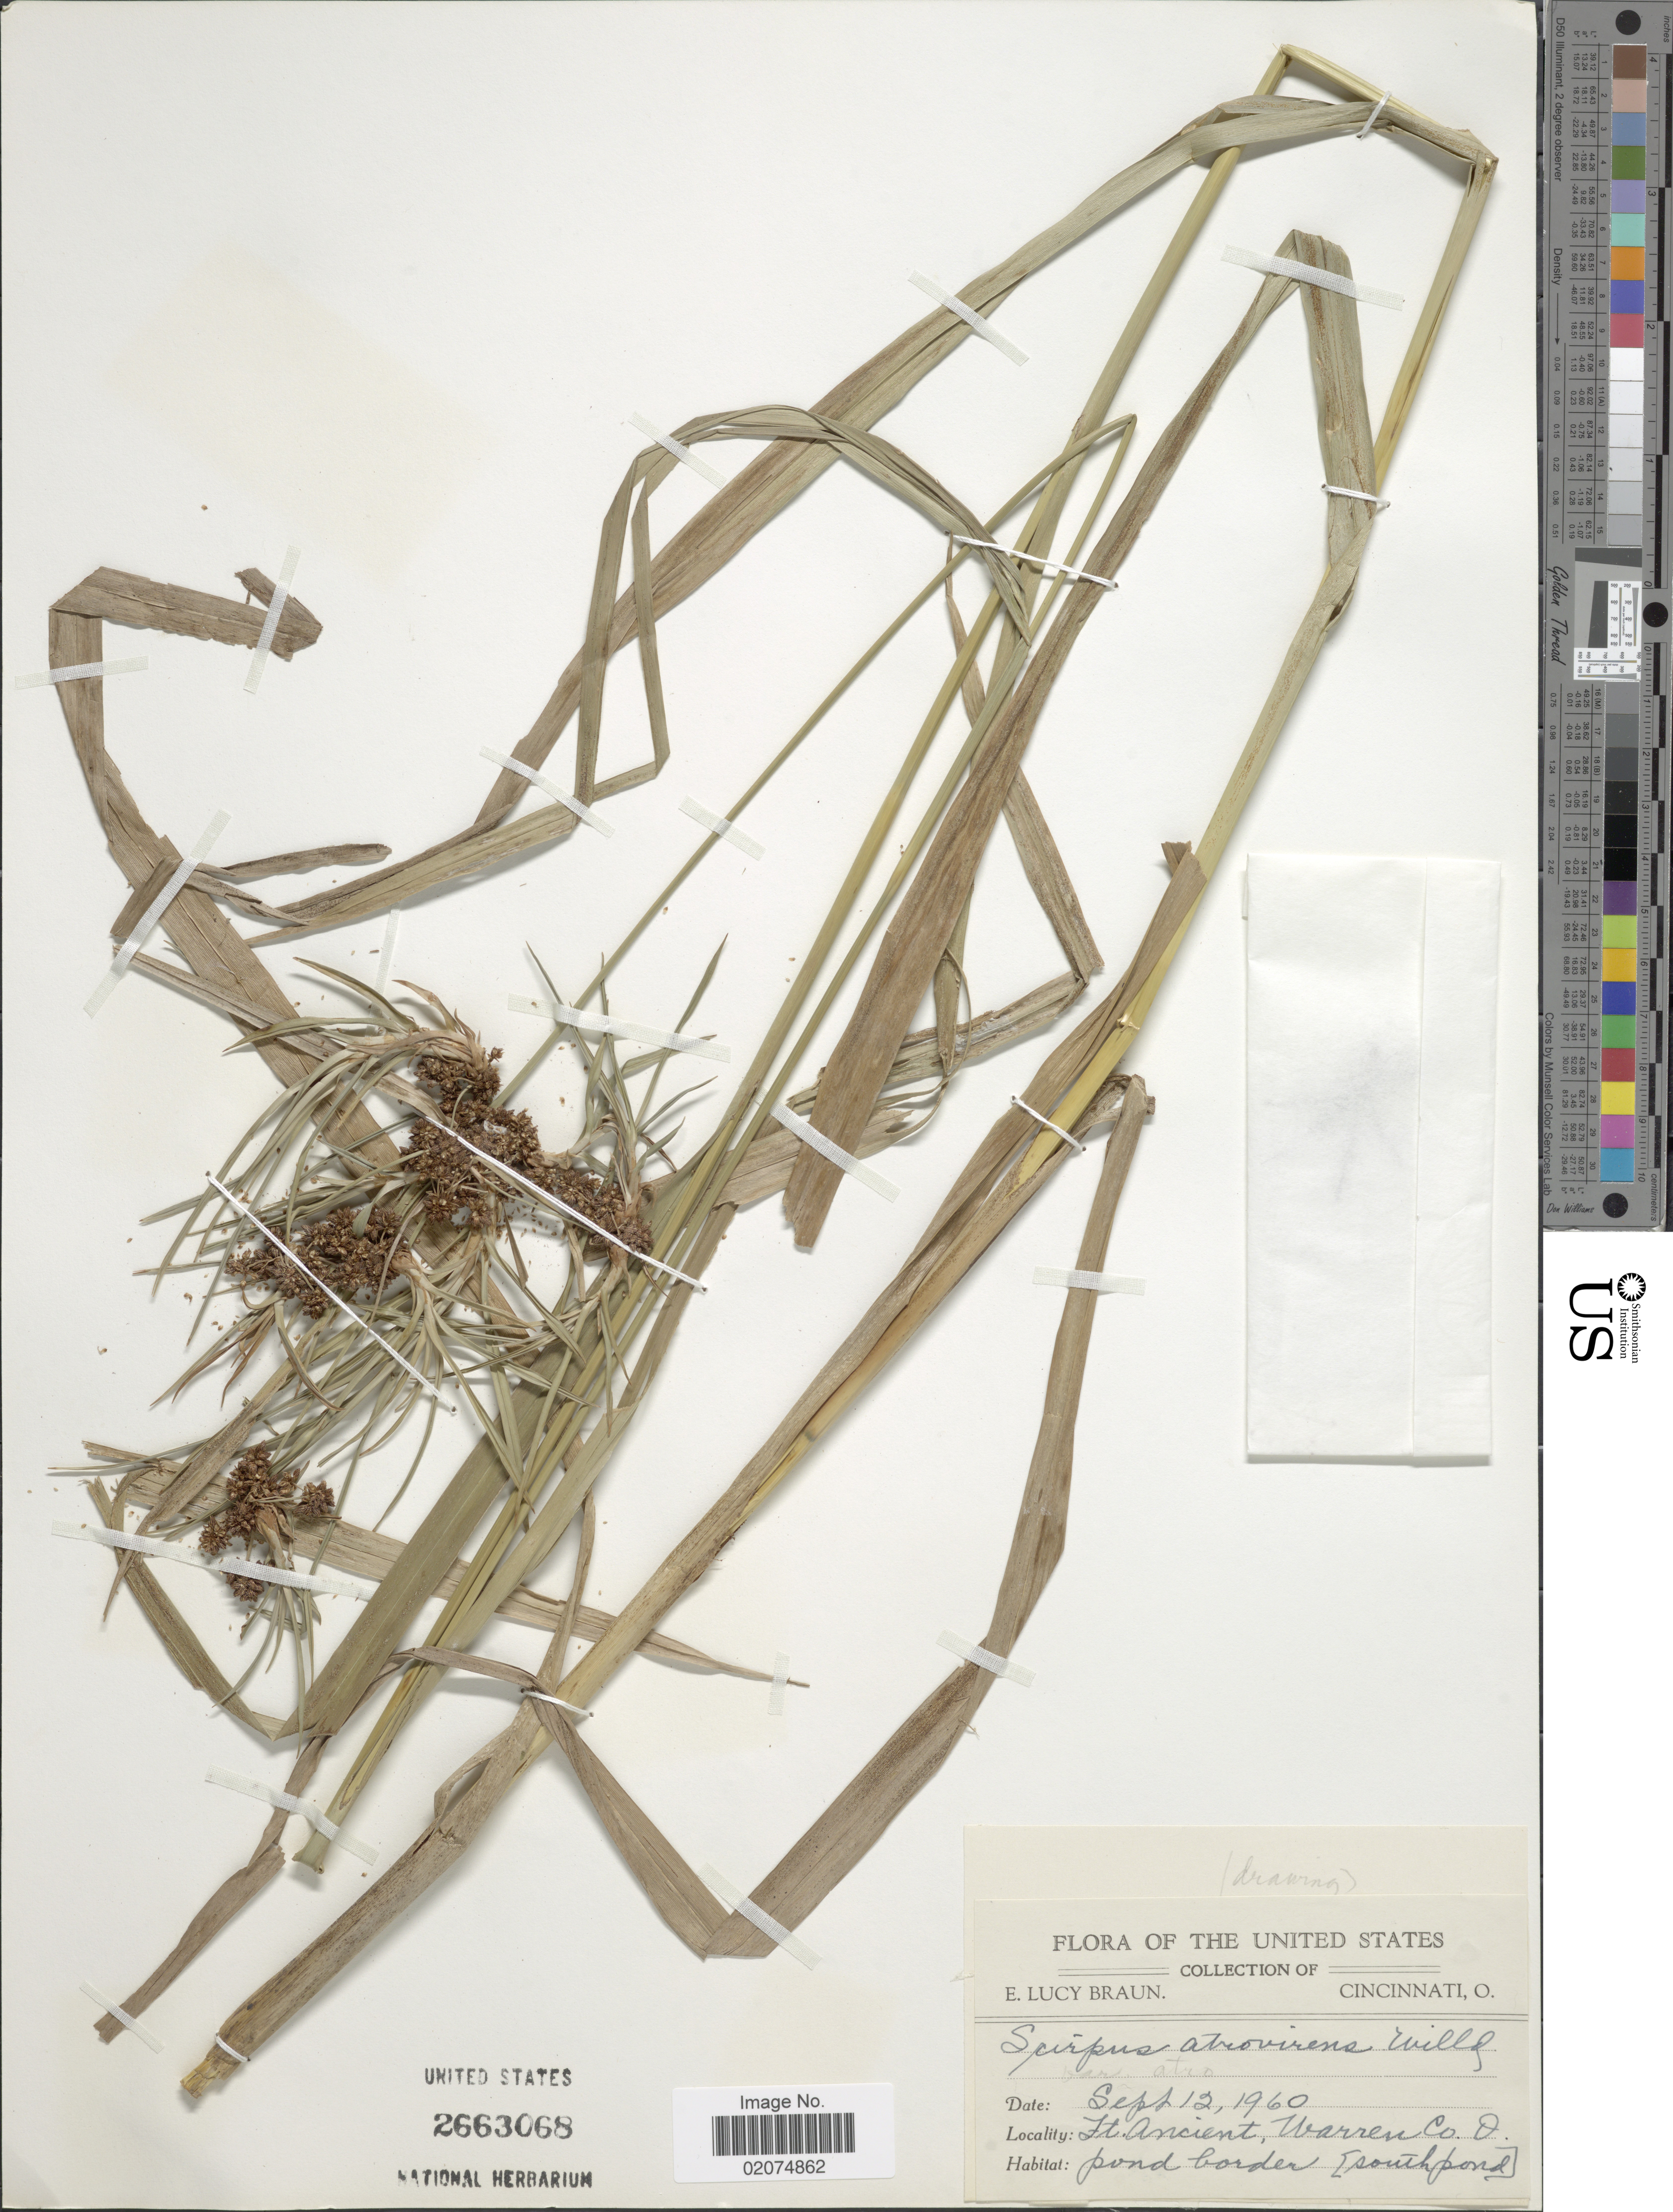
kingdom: Plantae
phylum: Tracheophyta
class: Liliopsida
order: Poales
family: Cyperaceae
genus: Scirpus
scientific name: Scirpus atrovirens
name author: Willd.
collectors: E. L. Braun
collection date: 1960-09-12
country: United States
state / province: Ohio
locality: Ft. Ancient, Warren Co., O.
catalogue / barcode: US 2663068